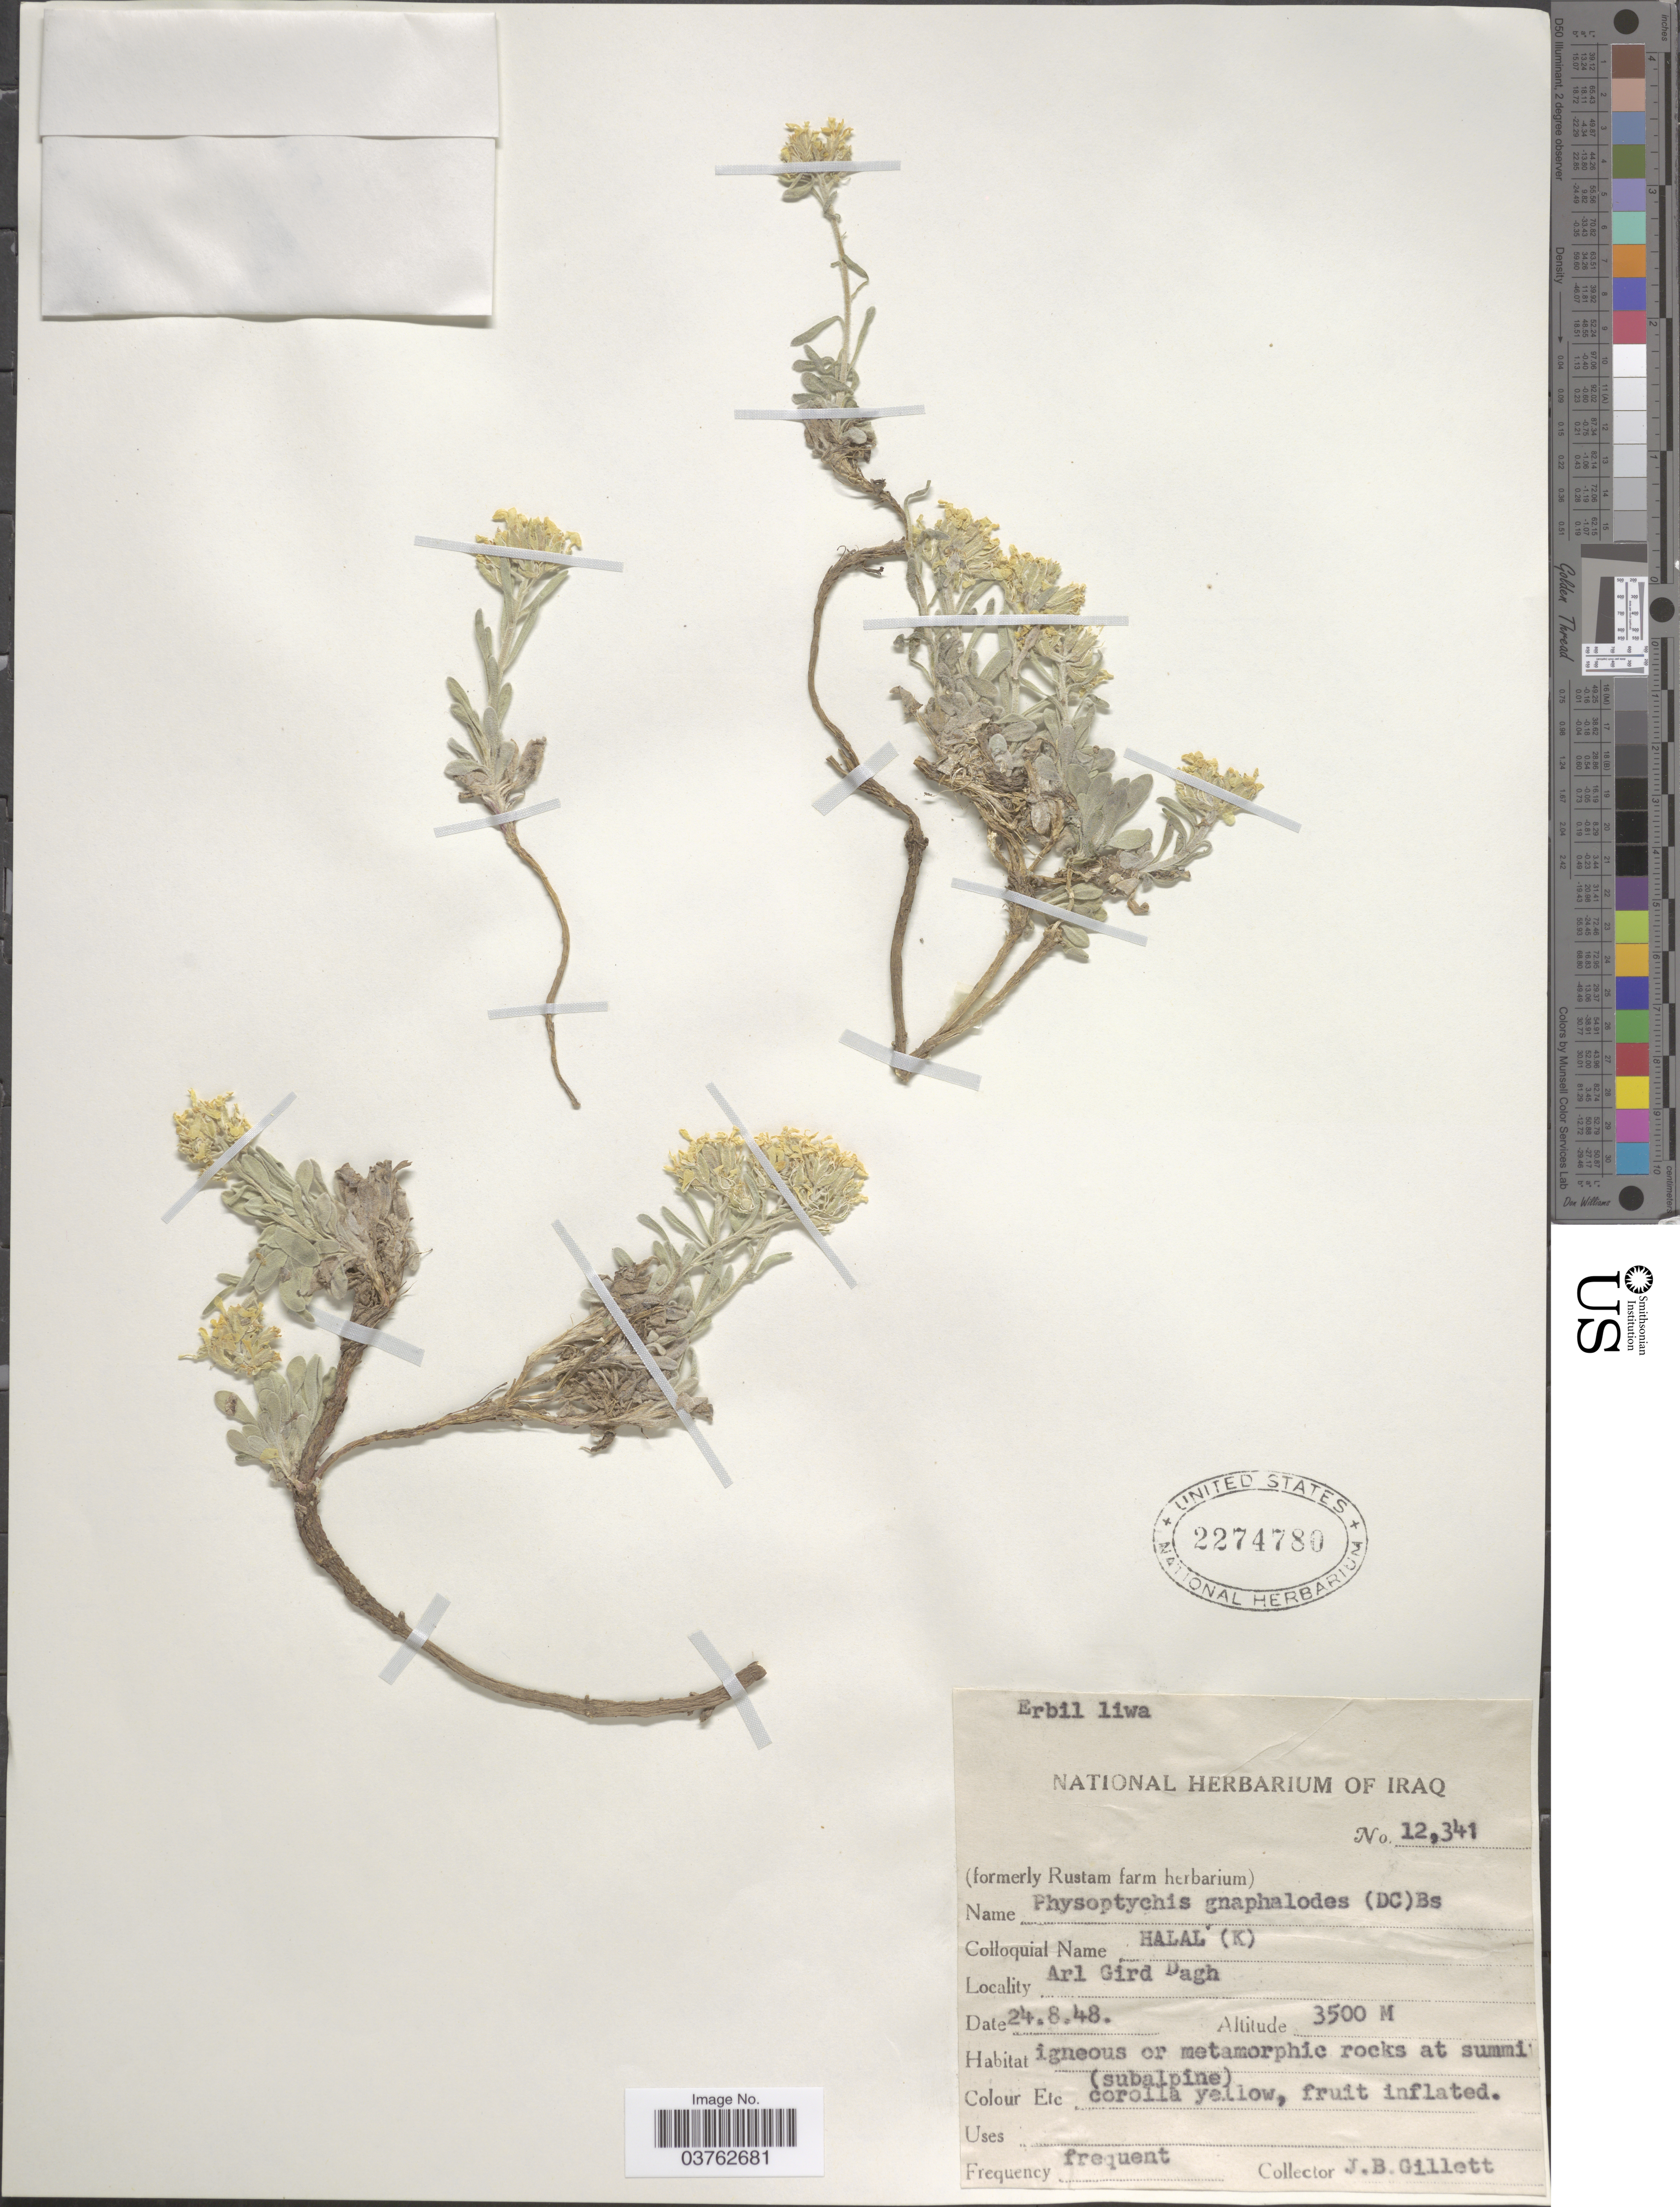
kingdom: Plantae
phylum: Tracheophyta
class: Magnoliopsida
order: Brassicales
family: Brassicaceae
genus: Physoptychis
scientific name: Physoptychis gnaphalodes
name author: (DC.) Boiss.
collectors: J. B. Gillett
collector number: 12341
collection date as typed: Transcribed d/m/y: 24/8/48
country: Iraq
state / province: Arbīl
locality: Erbil liwa. Arl Gird Dagh.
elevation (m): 3500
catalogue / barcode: US 2274780